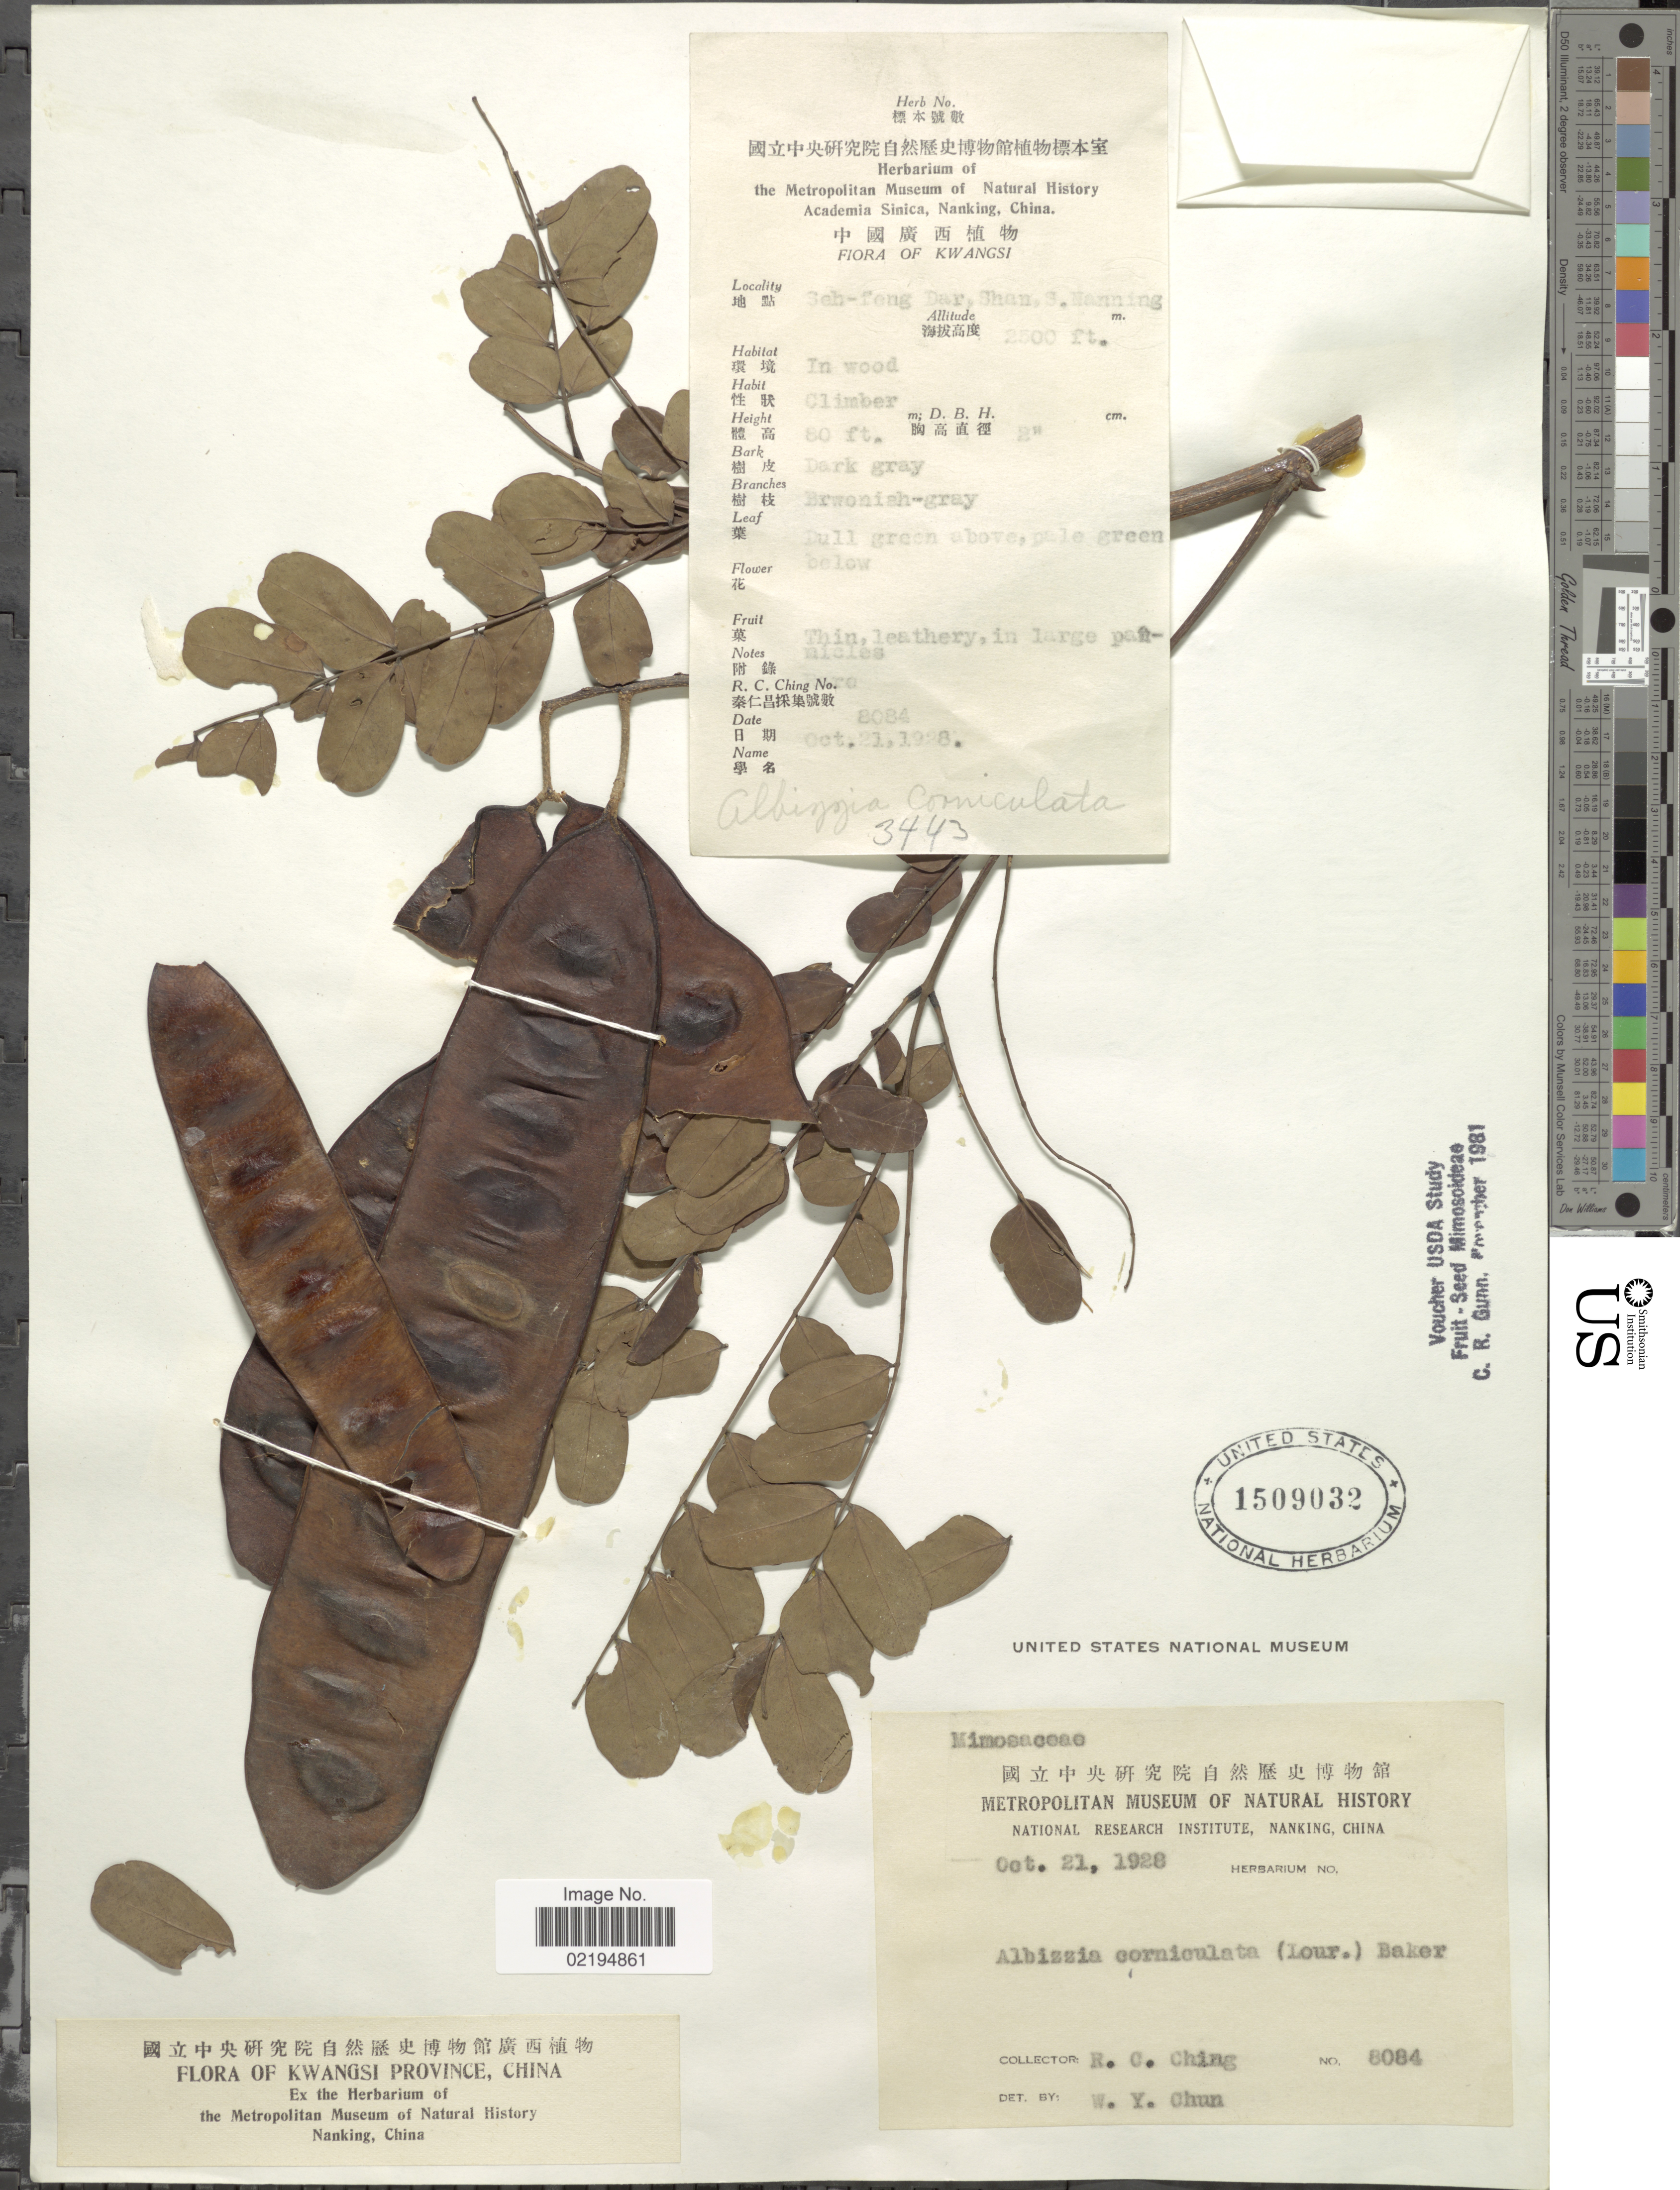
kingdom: Plantae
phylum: Tracheophyta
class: Magnoliopsida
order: Fabales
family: Fabaceae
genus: Albizia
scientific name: Albizia corniculata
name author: (Lour.) Druce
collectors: R. C. Ching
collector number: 8084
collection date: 1928-10-21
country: China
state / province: Guangxi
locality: Kwangsi Province.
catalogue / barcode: US 1509032